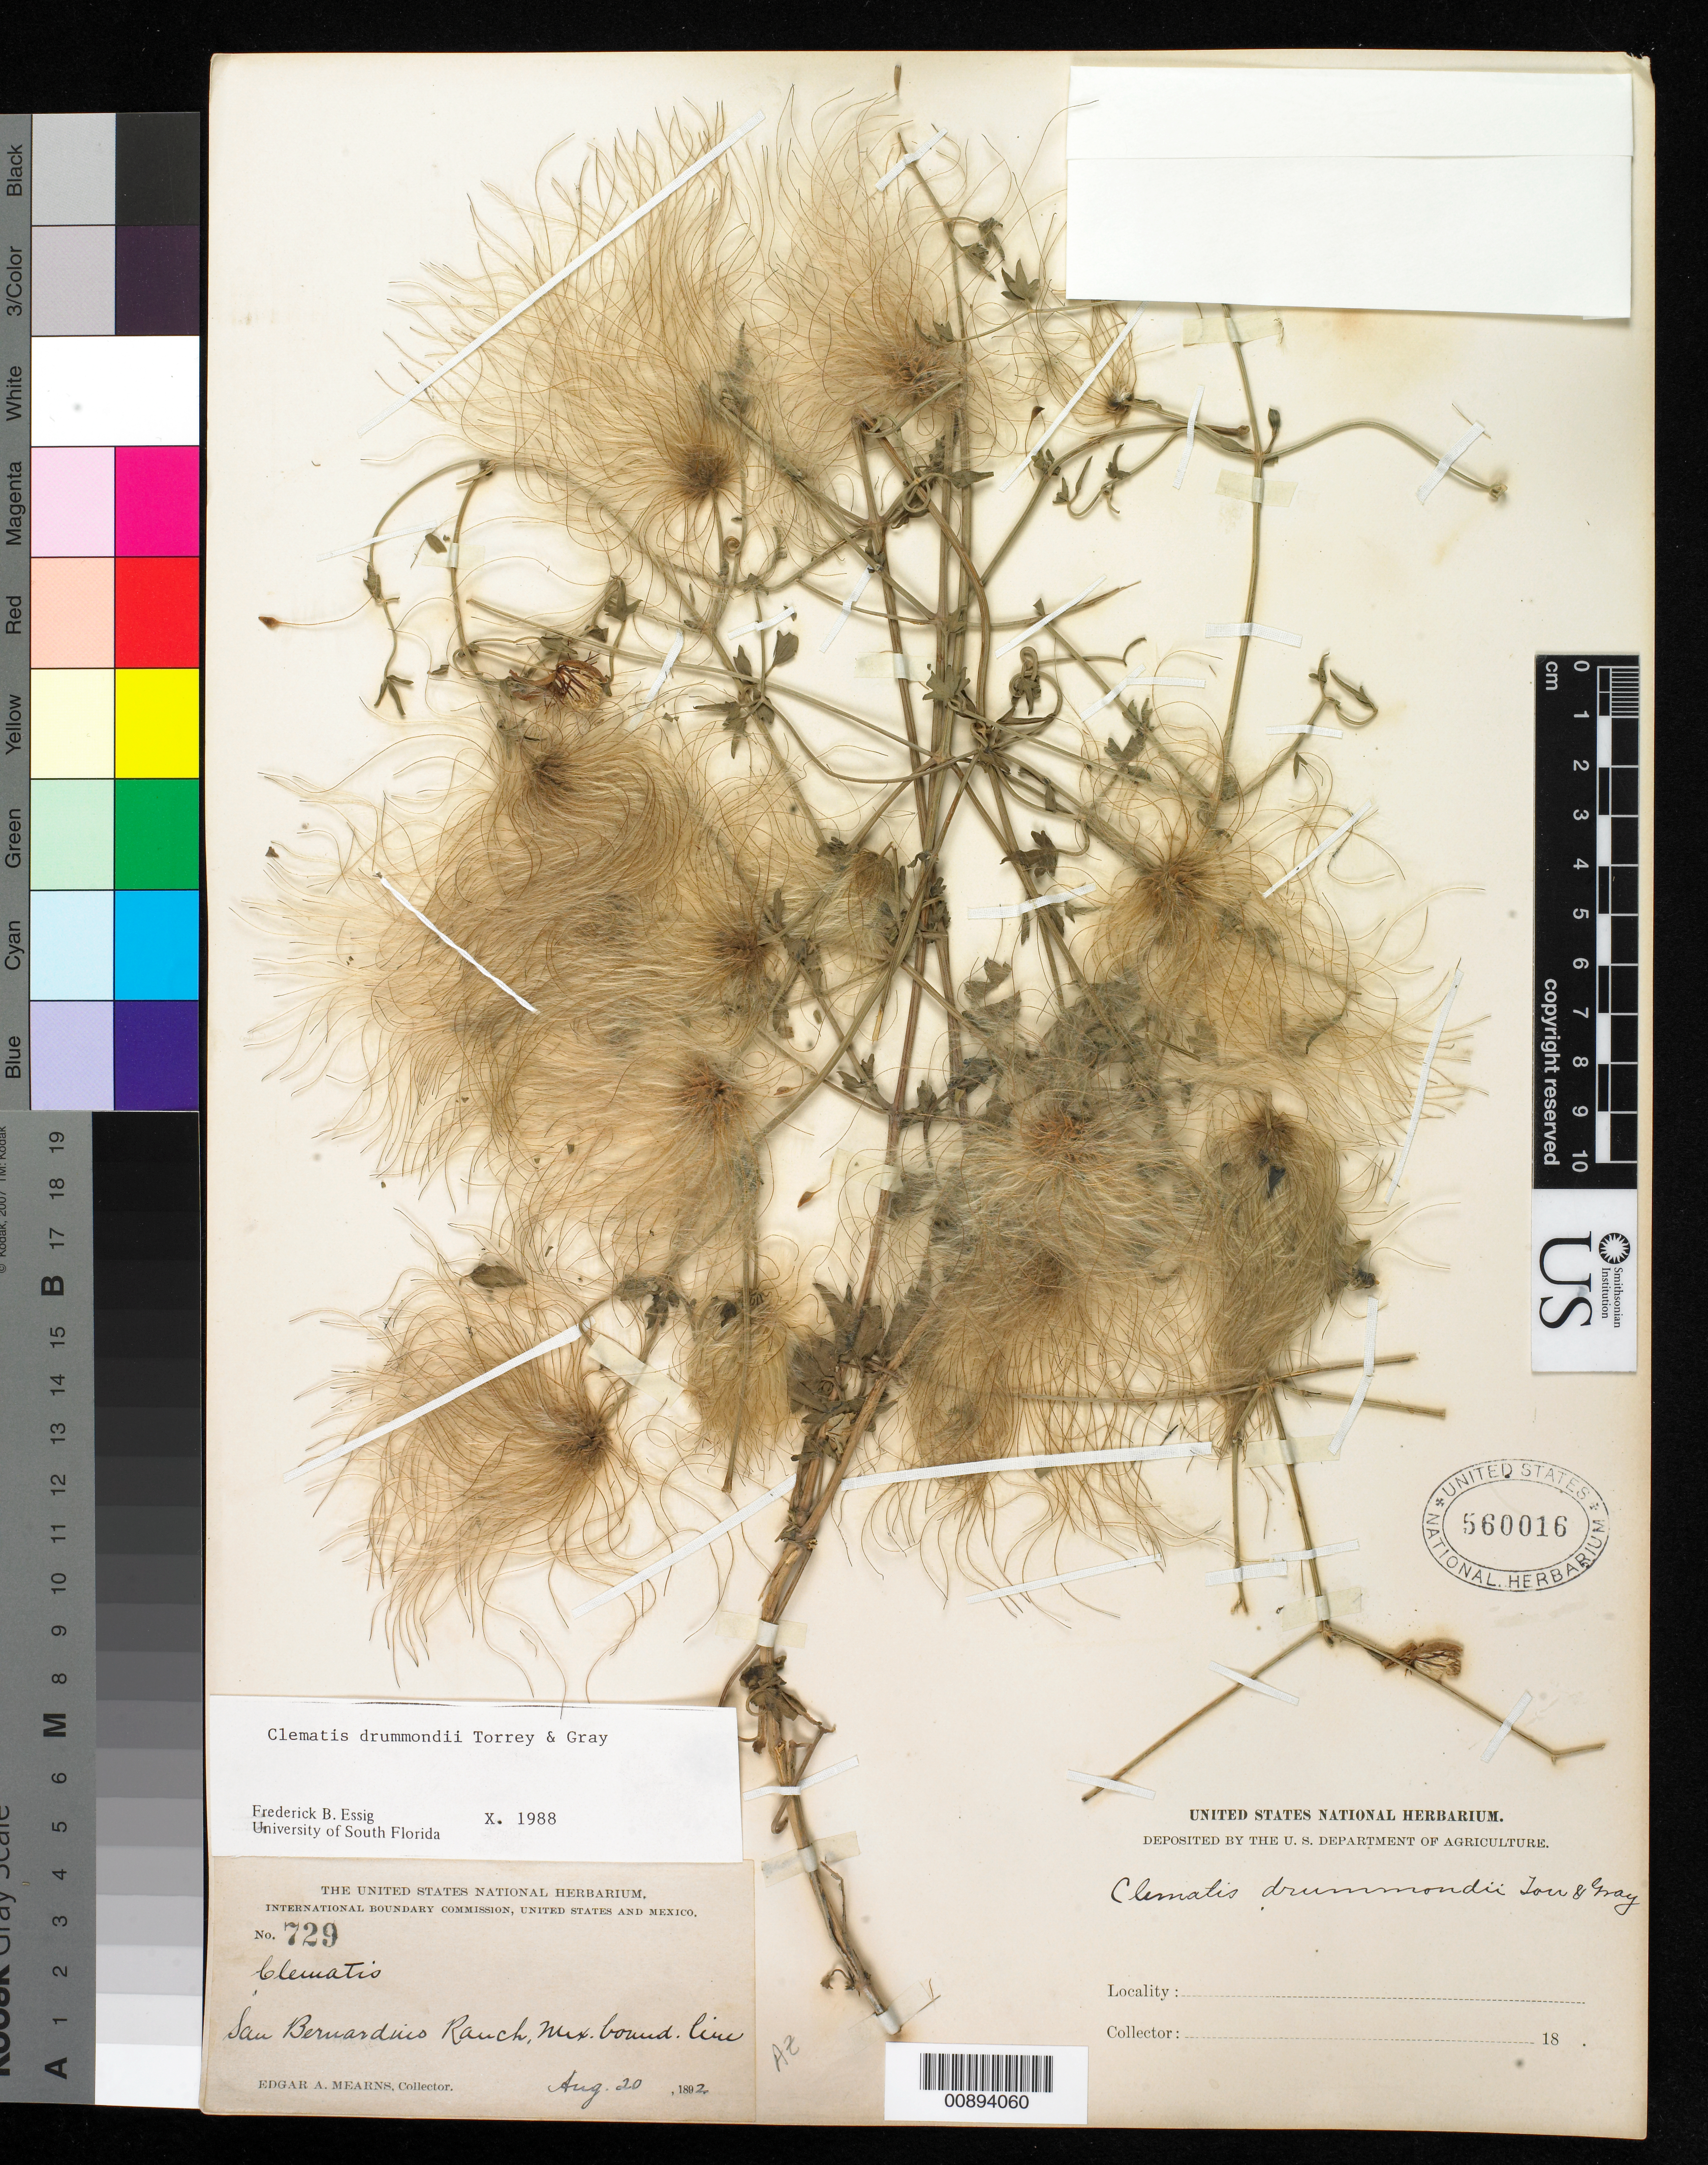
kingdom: Plantae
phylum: Tracheophyta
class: Magnoliopsida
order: Ranunculales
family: Ranunculaceae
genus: Clematis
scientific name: Clematis drummondii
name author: Torr. & A. Gray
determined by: Essig, Frederick B.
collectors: E. A. Mearns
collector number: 729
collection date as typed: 20 Aug 1892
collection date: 1892-08-20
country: United States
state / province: Arizona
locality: San Bernardino Ranch, Mexican Boundary Line.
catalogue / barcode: US 560016